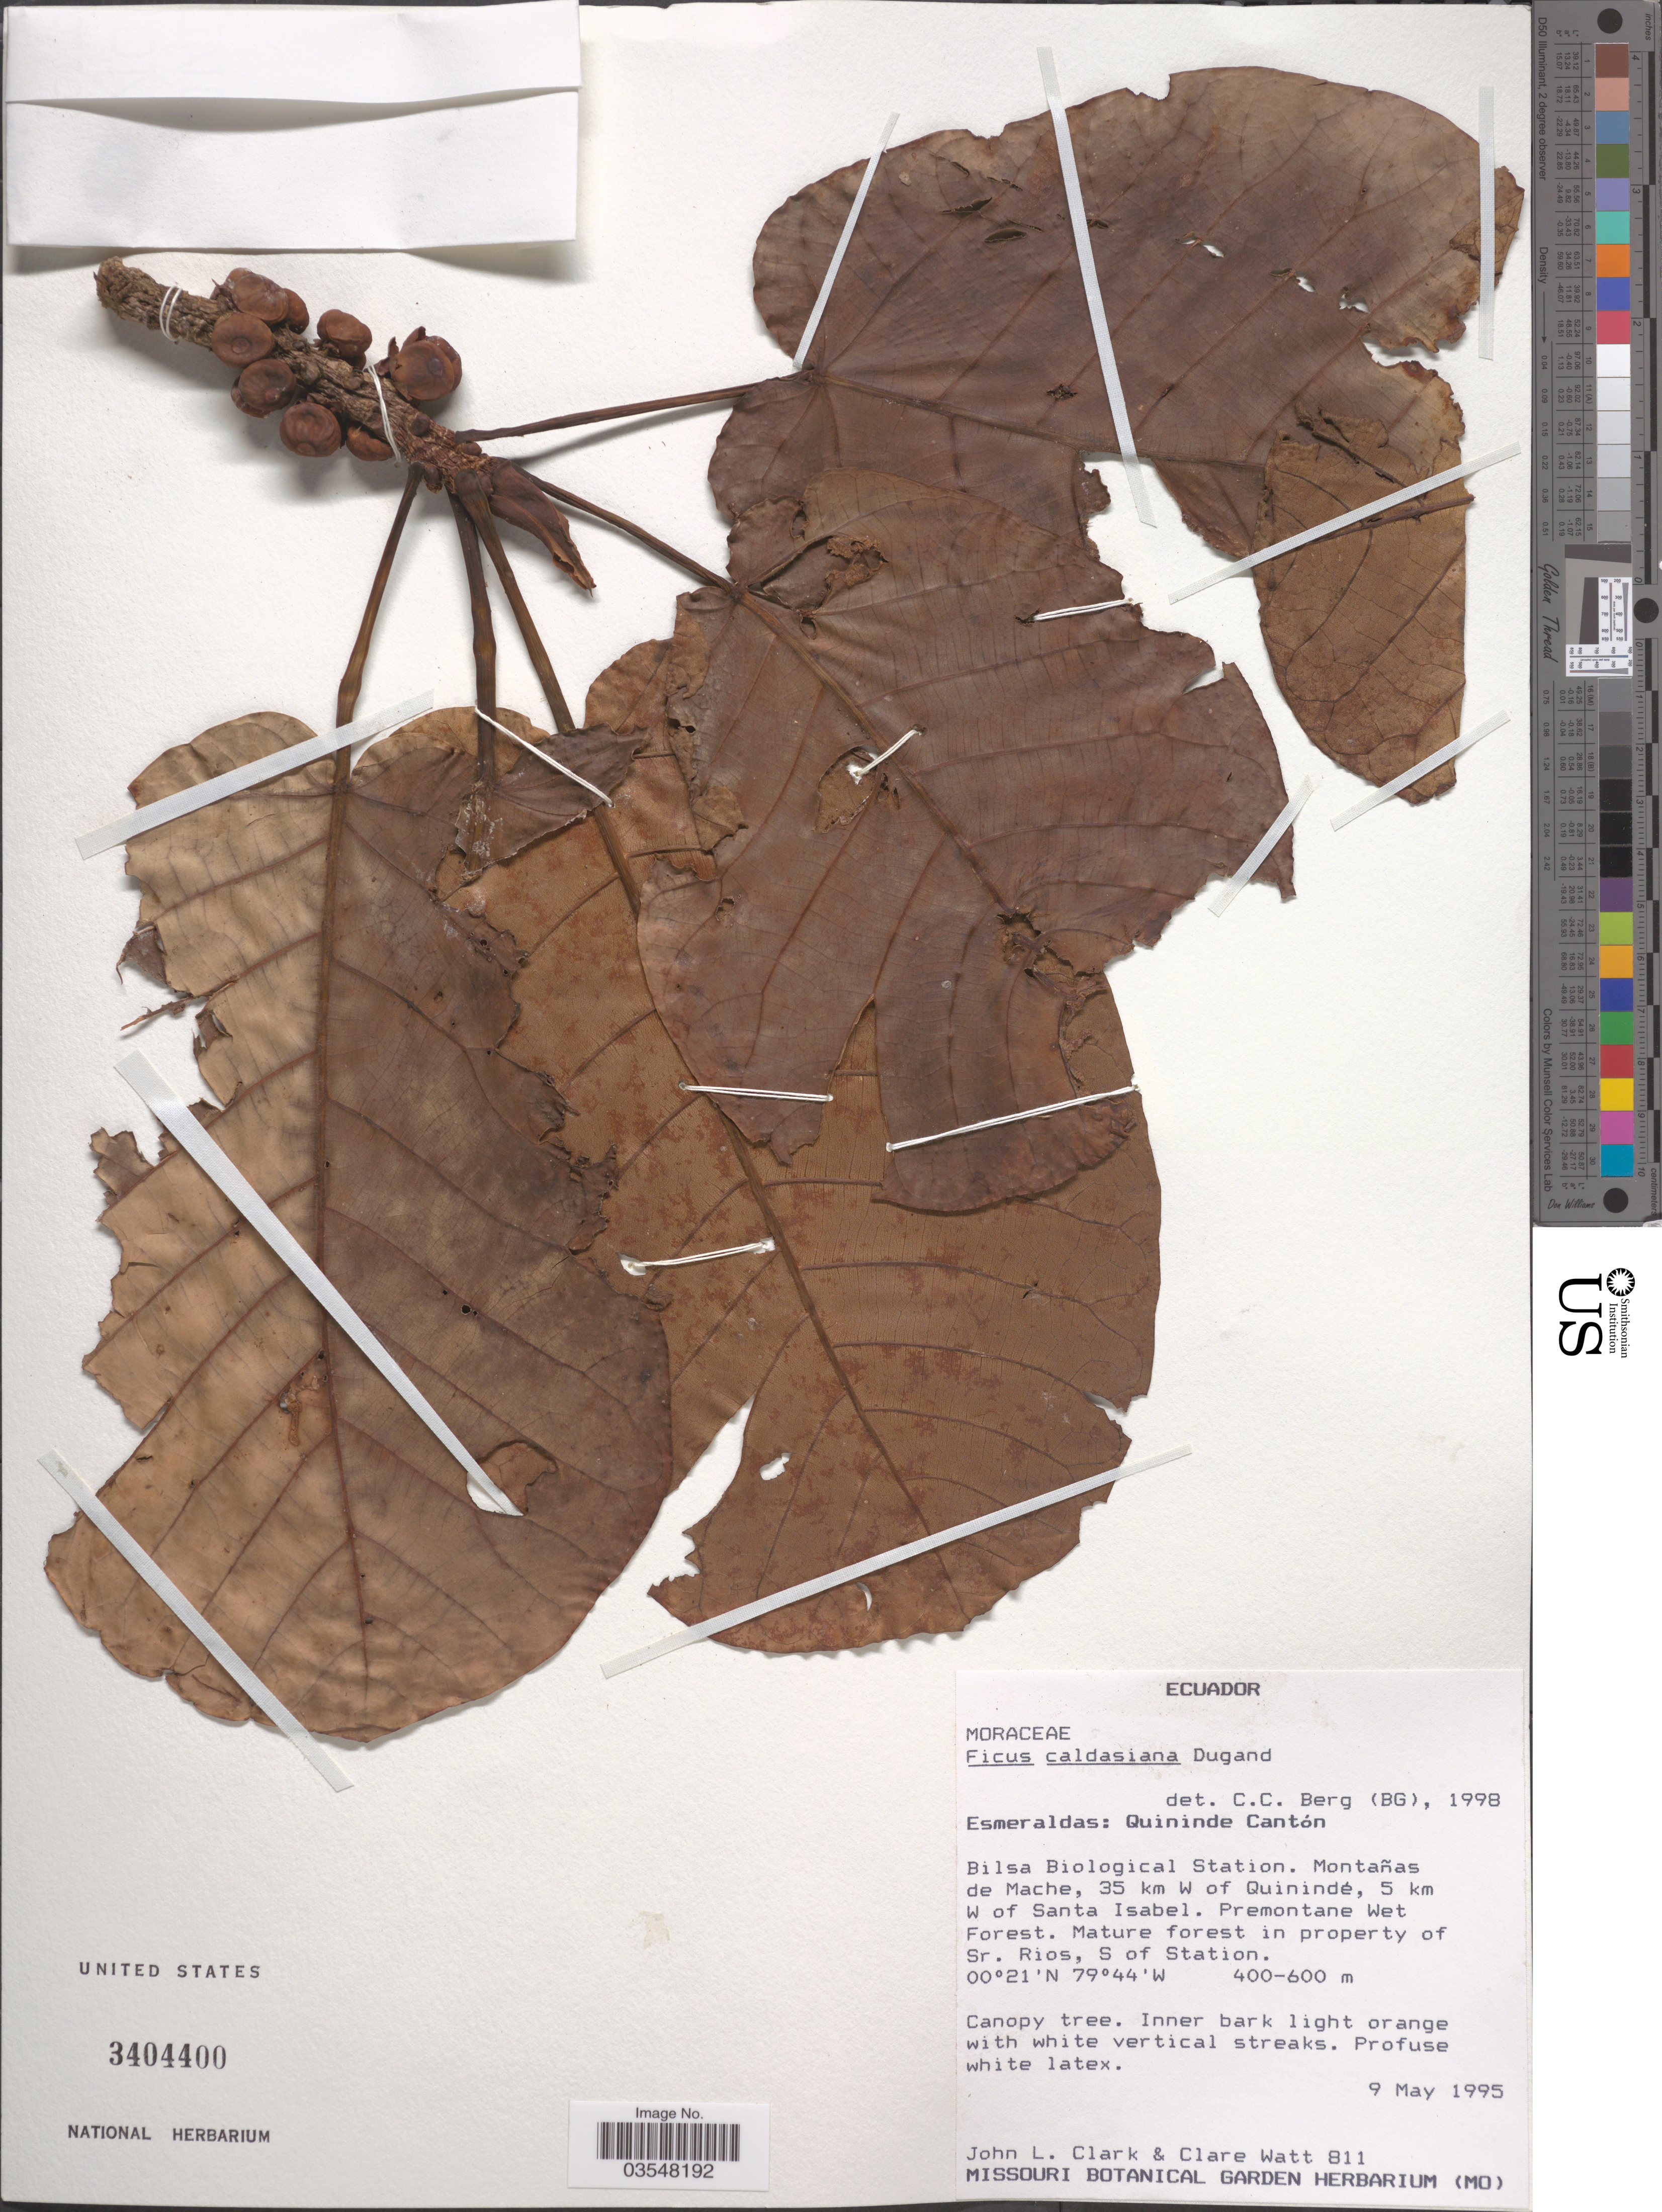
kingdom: Plantae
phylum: Tracheophyta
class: Magnoliopsida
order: Rosales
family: Moraceae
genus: Ficus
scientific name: Ficus caldasiana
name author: Dugand G.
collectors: J. L. Clark & C. Watt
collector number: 811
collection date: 1995-05-09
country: Ecuador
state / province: Esmeraldas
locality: Quininde Cantón. Bilsa Biological Station. Montañas de Mache, 35 km W of Quinindé, 5 km W of Santa Isabel.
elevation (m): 400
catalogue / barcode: US 3404400